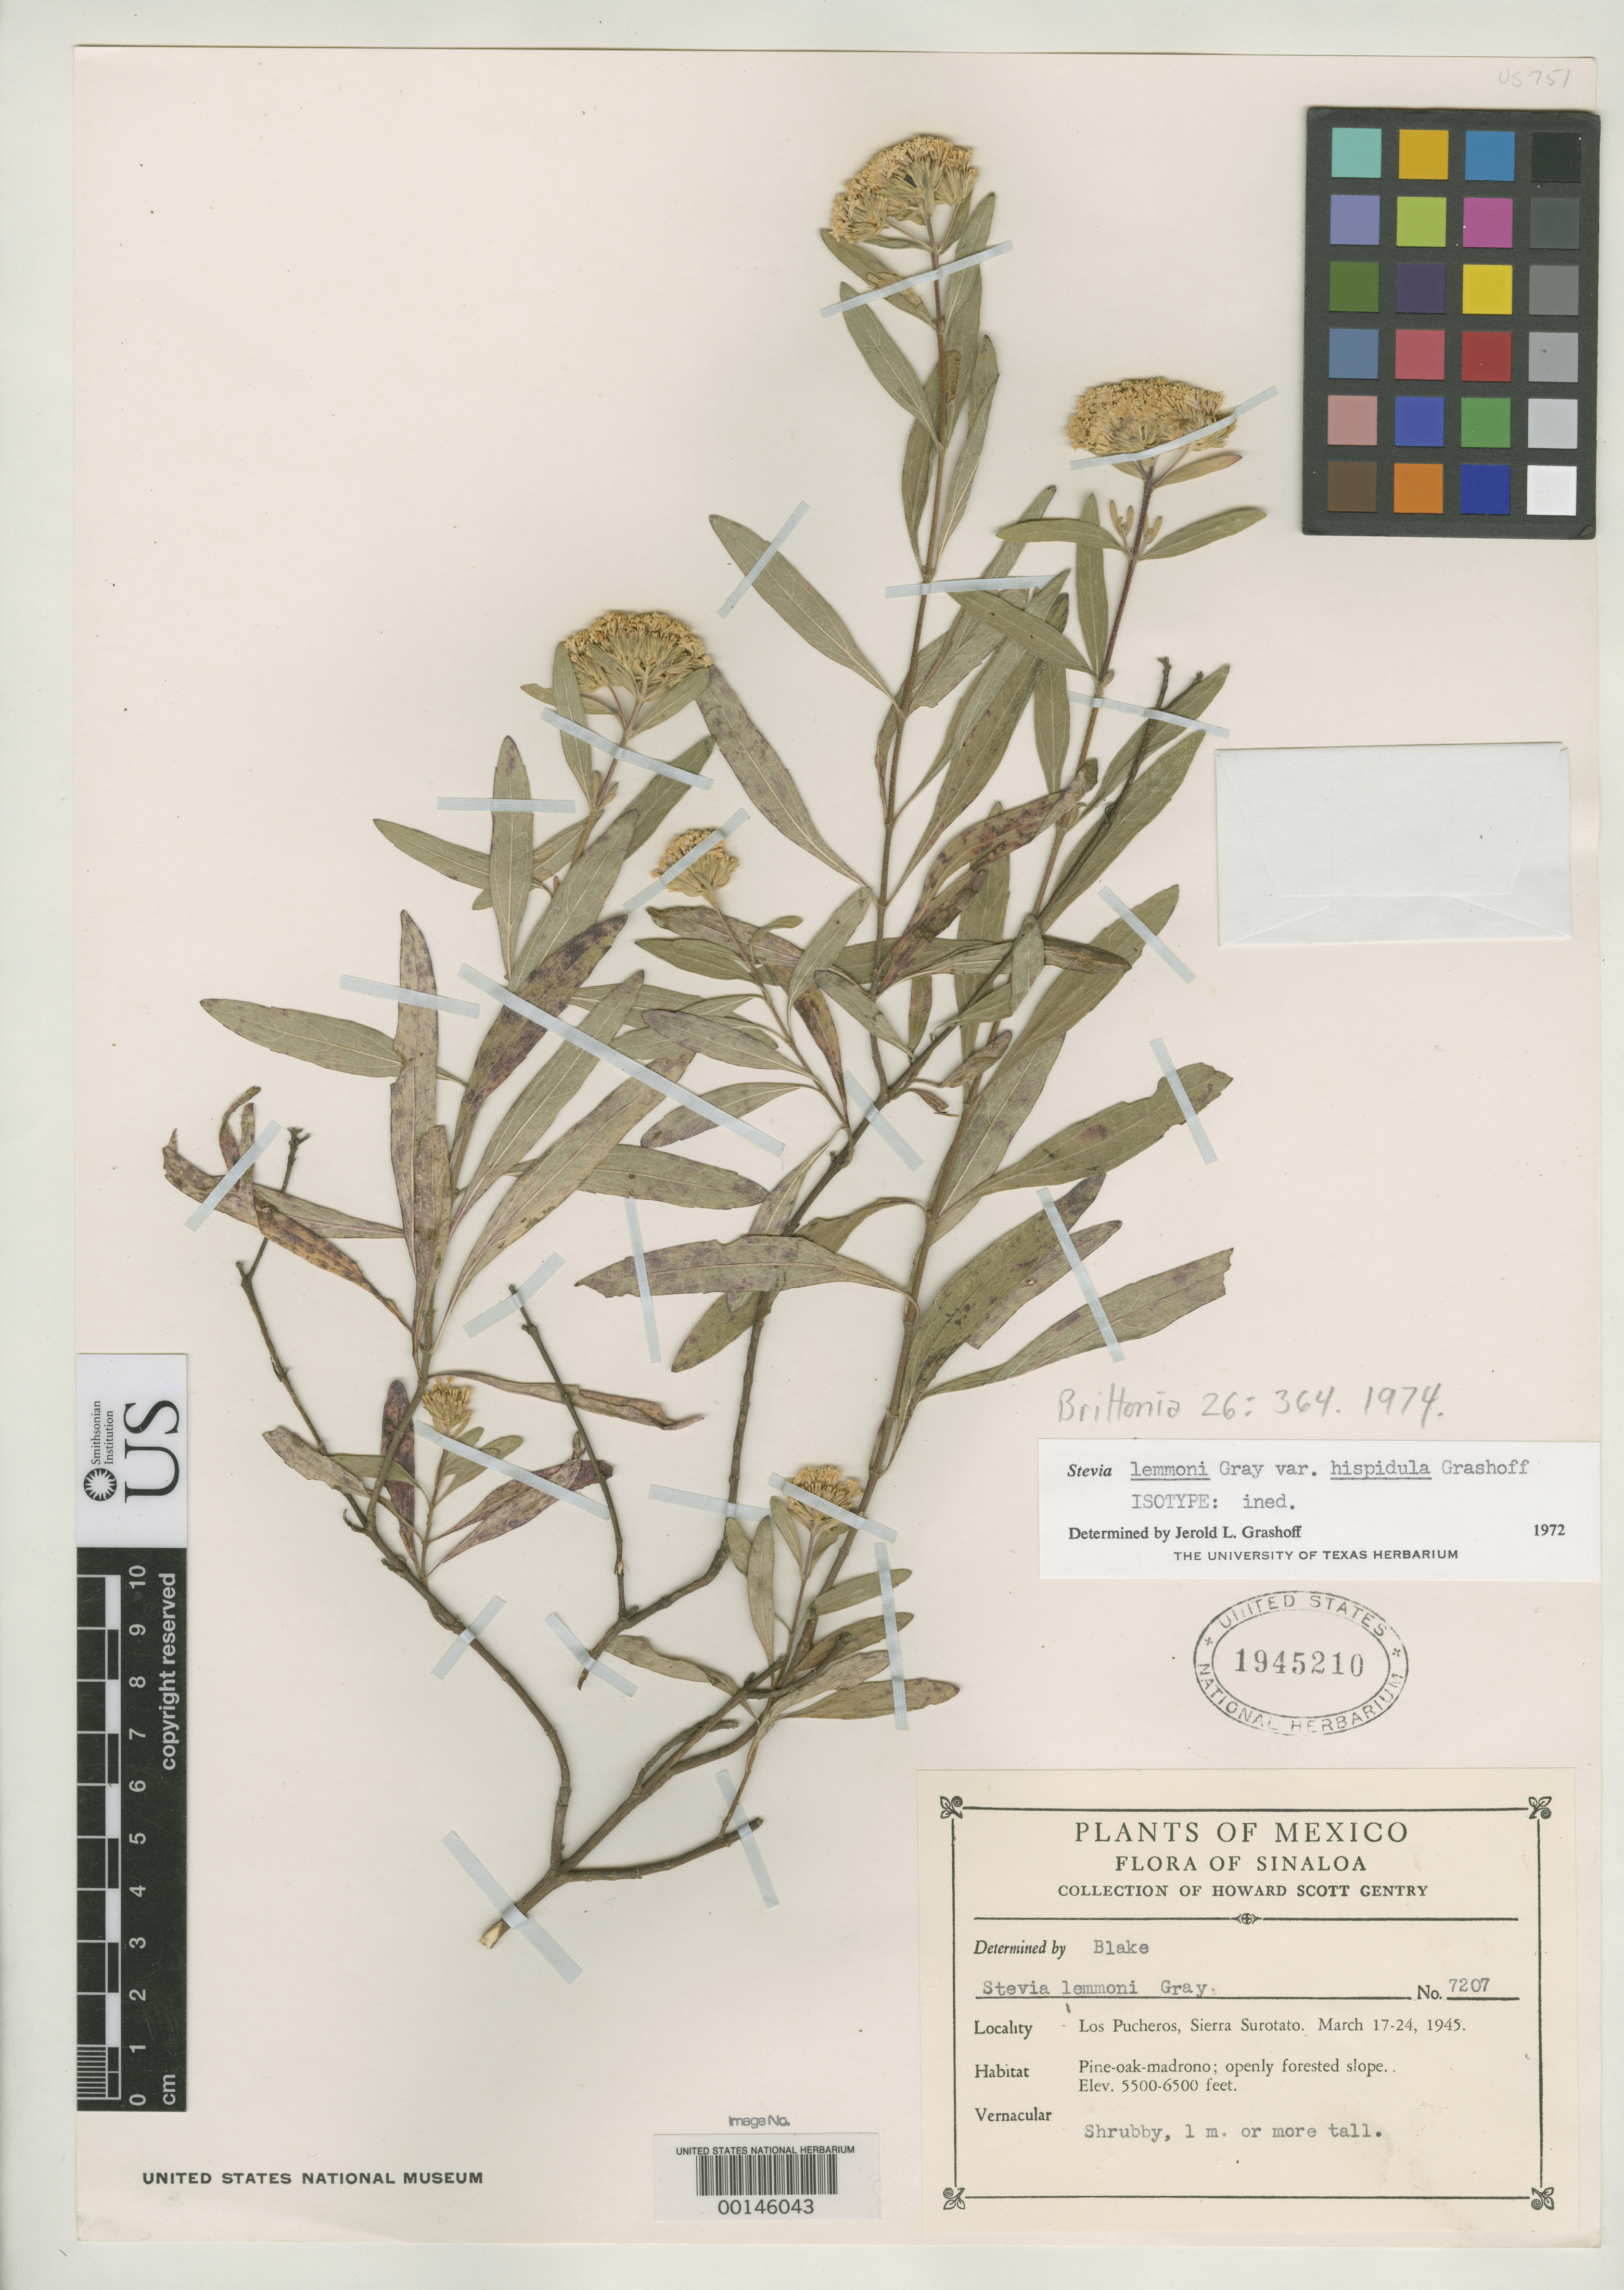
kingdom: Plantae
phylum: Tracheophyta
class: Magnoliopsida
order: Asterales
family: Asteraceae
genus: Stevia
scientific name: Stevia lemmonii var. hispidula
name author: Grashoff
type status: Isotype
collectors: H. S. Gentry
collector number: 7207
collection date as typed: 17 Mar 1945 to 24 Mar 1945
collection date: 1945-03-17/1945-03-24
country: Mexico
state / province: Sinaloa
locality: Los Pucheros, Sierra Surotato.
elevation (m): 1676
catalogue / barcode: US 1945210